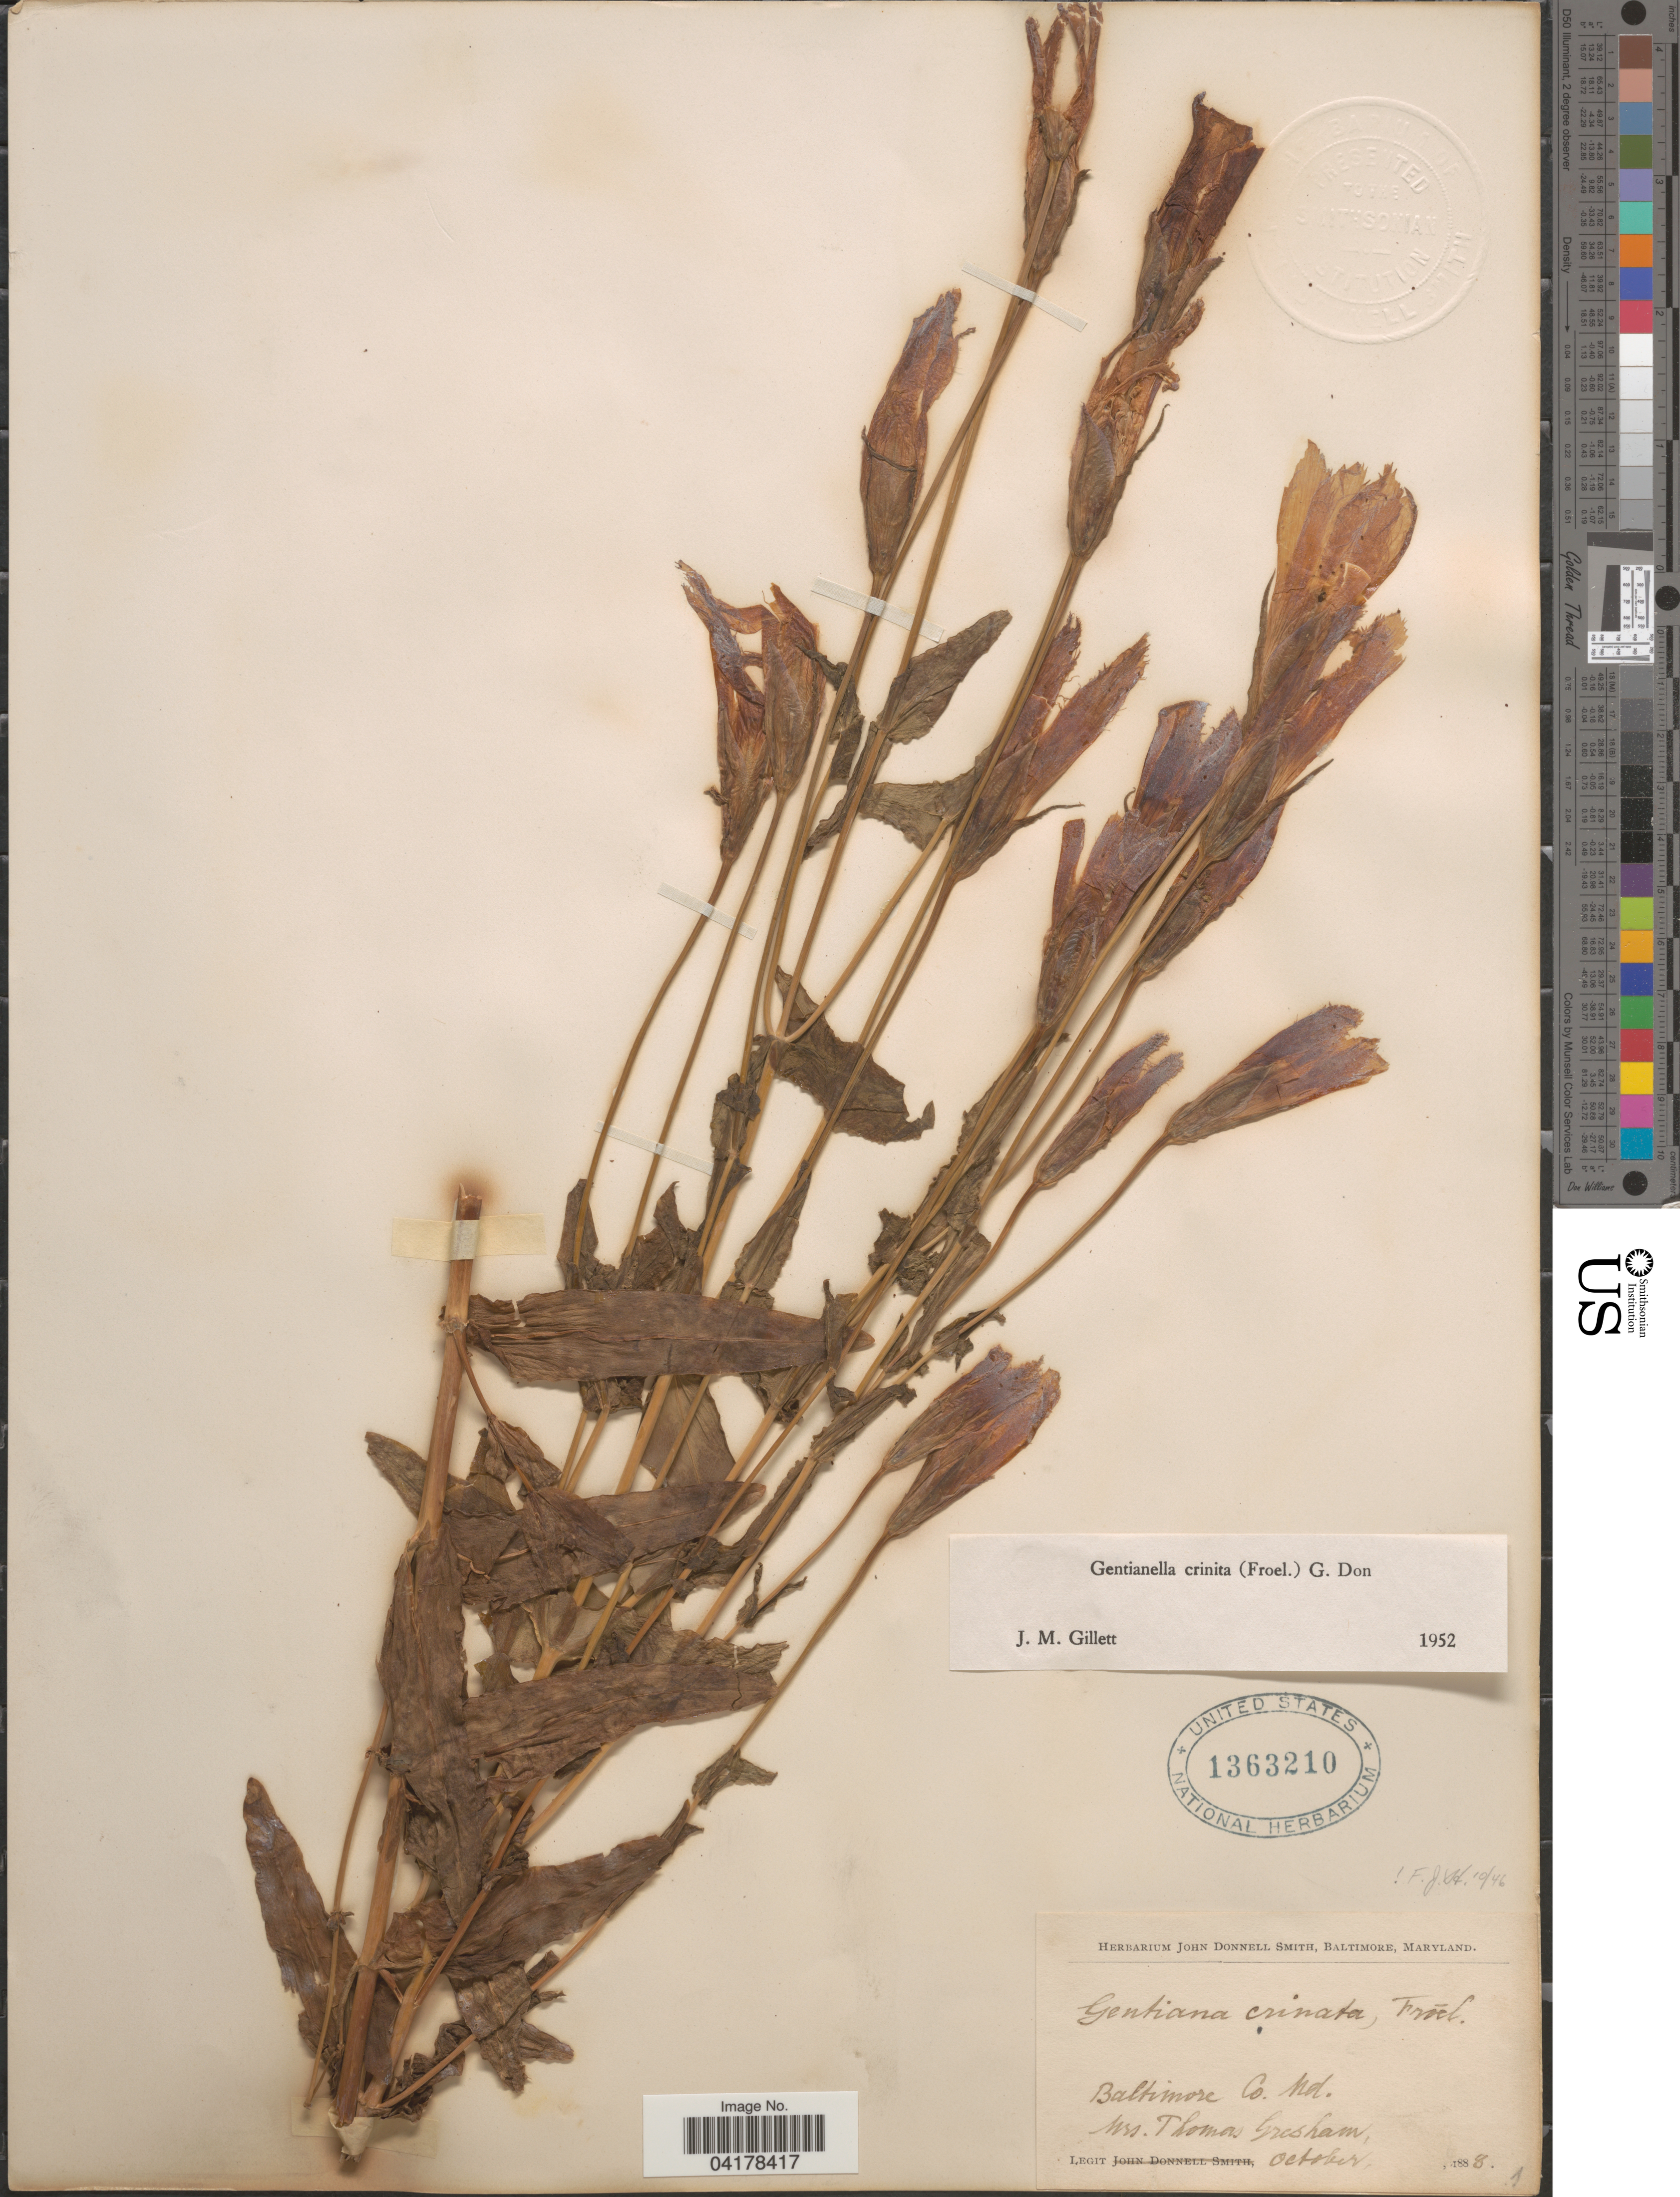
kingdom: Plantae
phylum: Tracheophyta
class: Magnoliopsida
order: Gentianales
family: Gentianaceae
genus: Gentianella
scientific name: Gentianella crinita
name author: (Froel.) G. Don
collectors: T. Gresham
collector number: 1?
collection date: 1888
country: United States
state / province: Maryland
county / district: Baltimore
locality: Baltimore Co.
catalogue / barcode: US 1363210